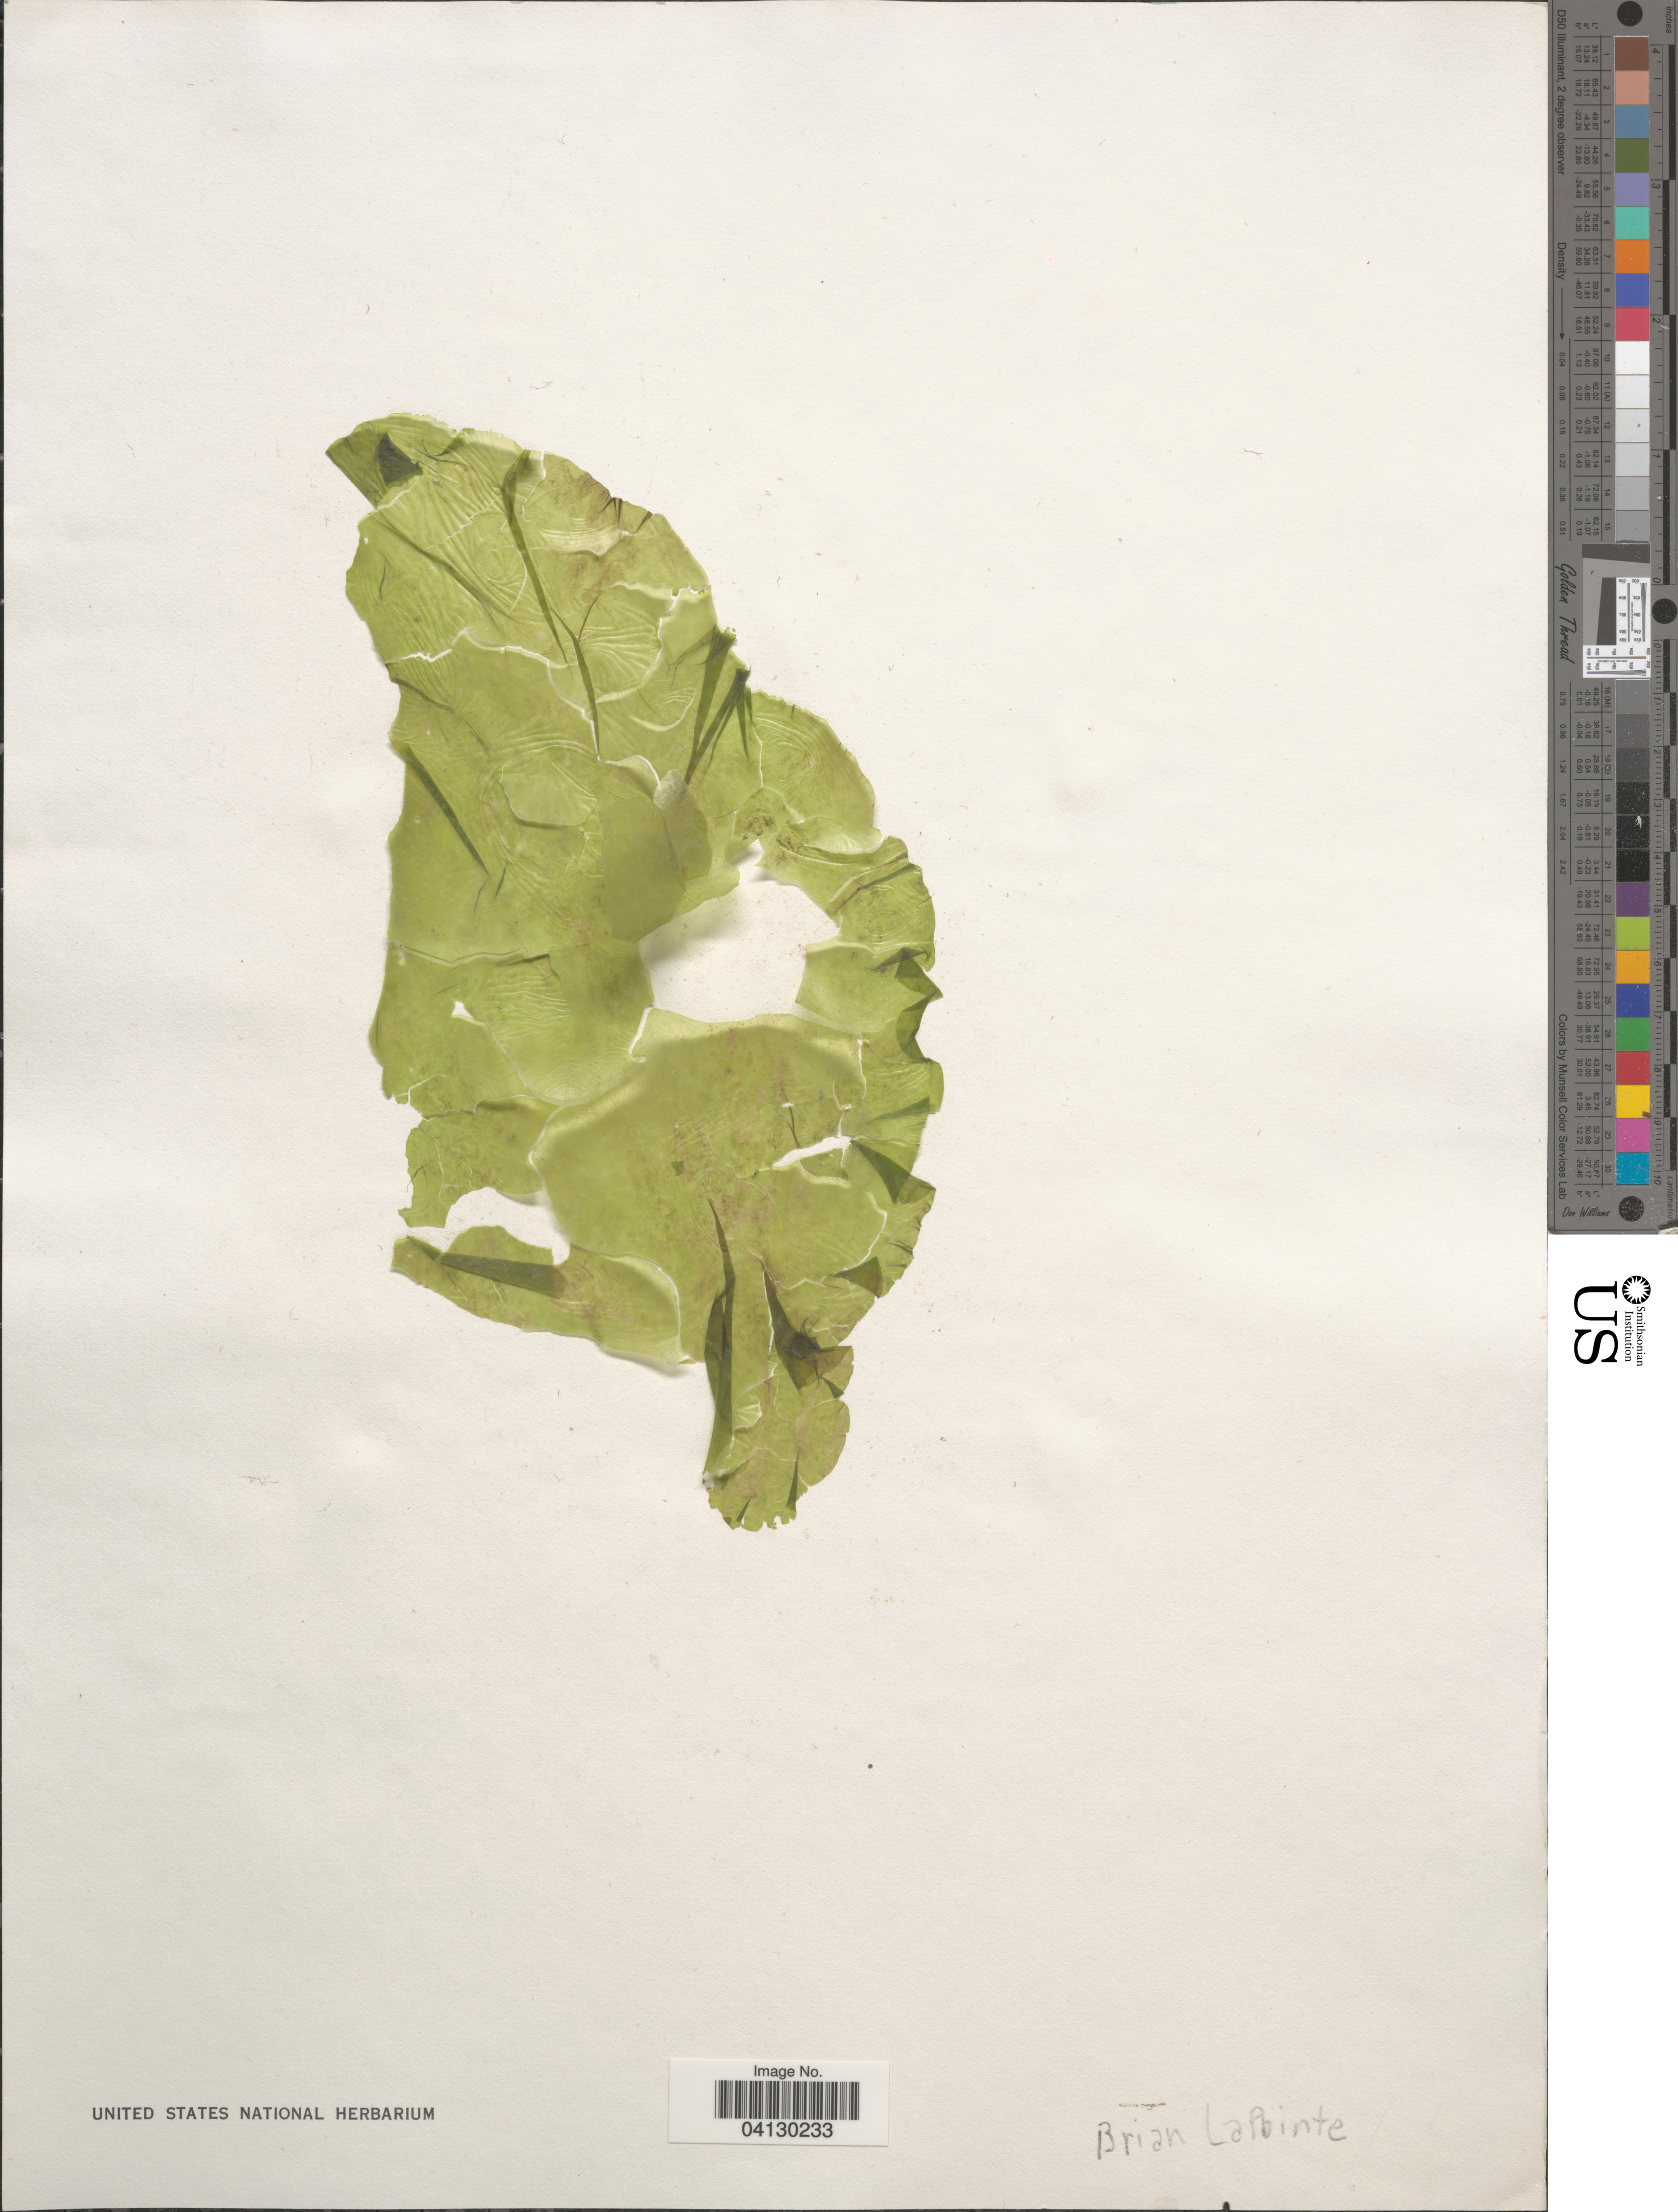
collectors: B. Lapointe